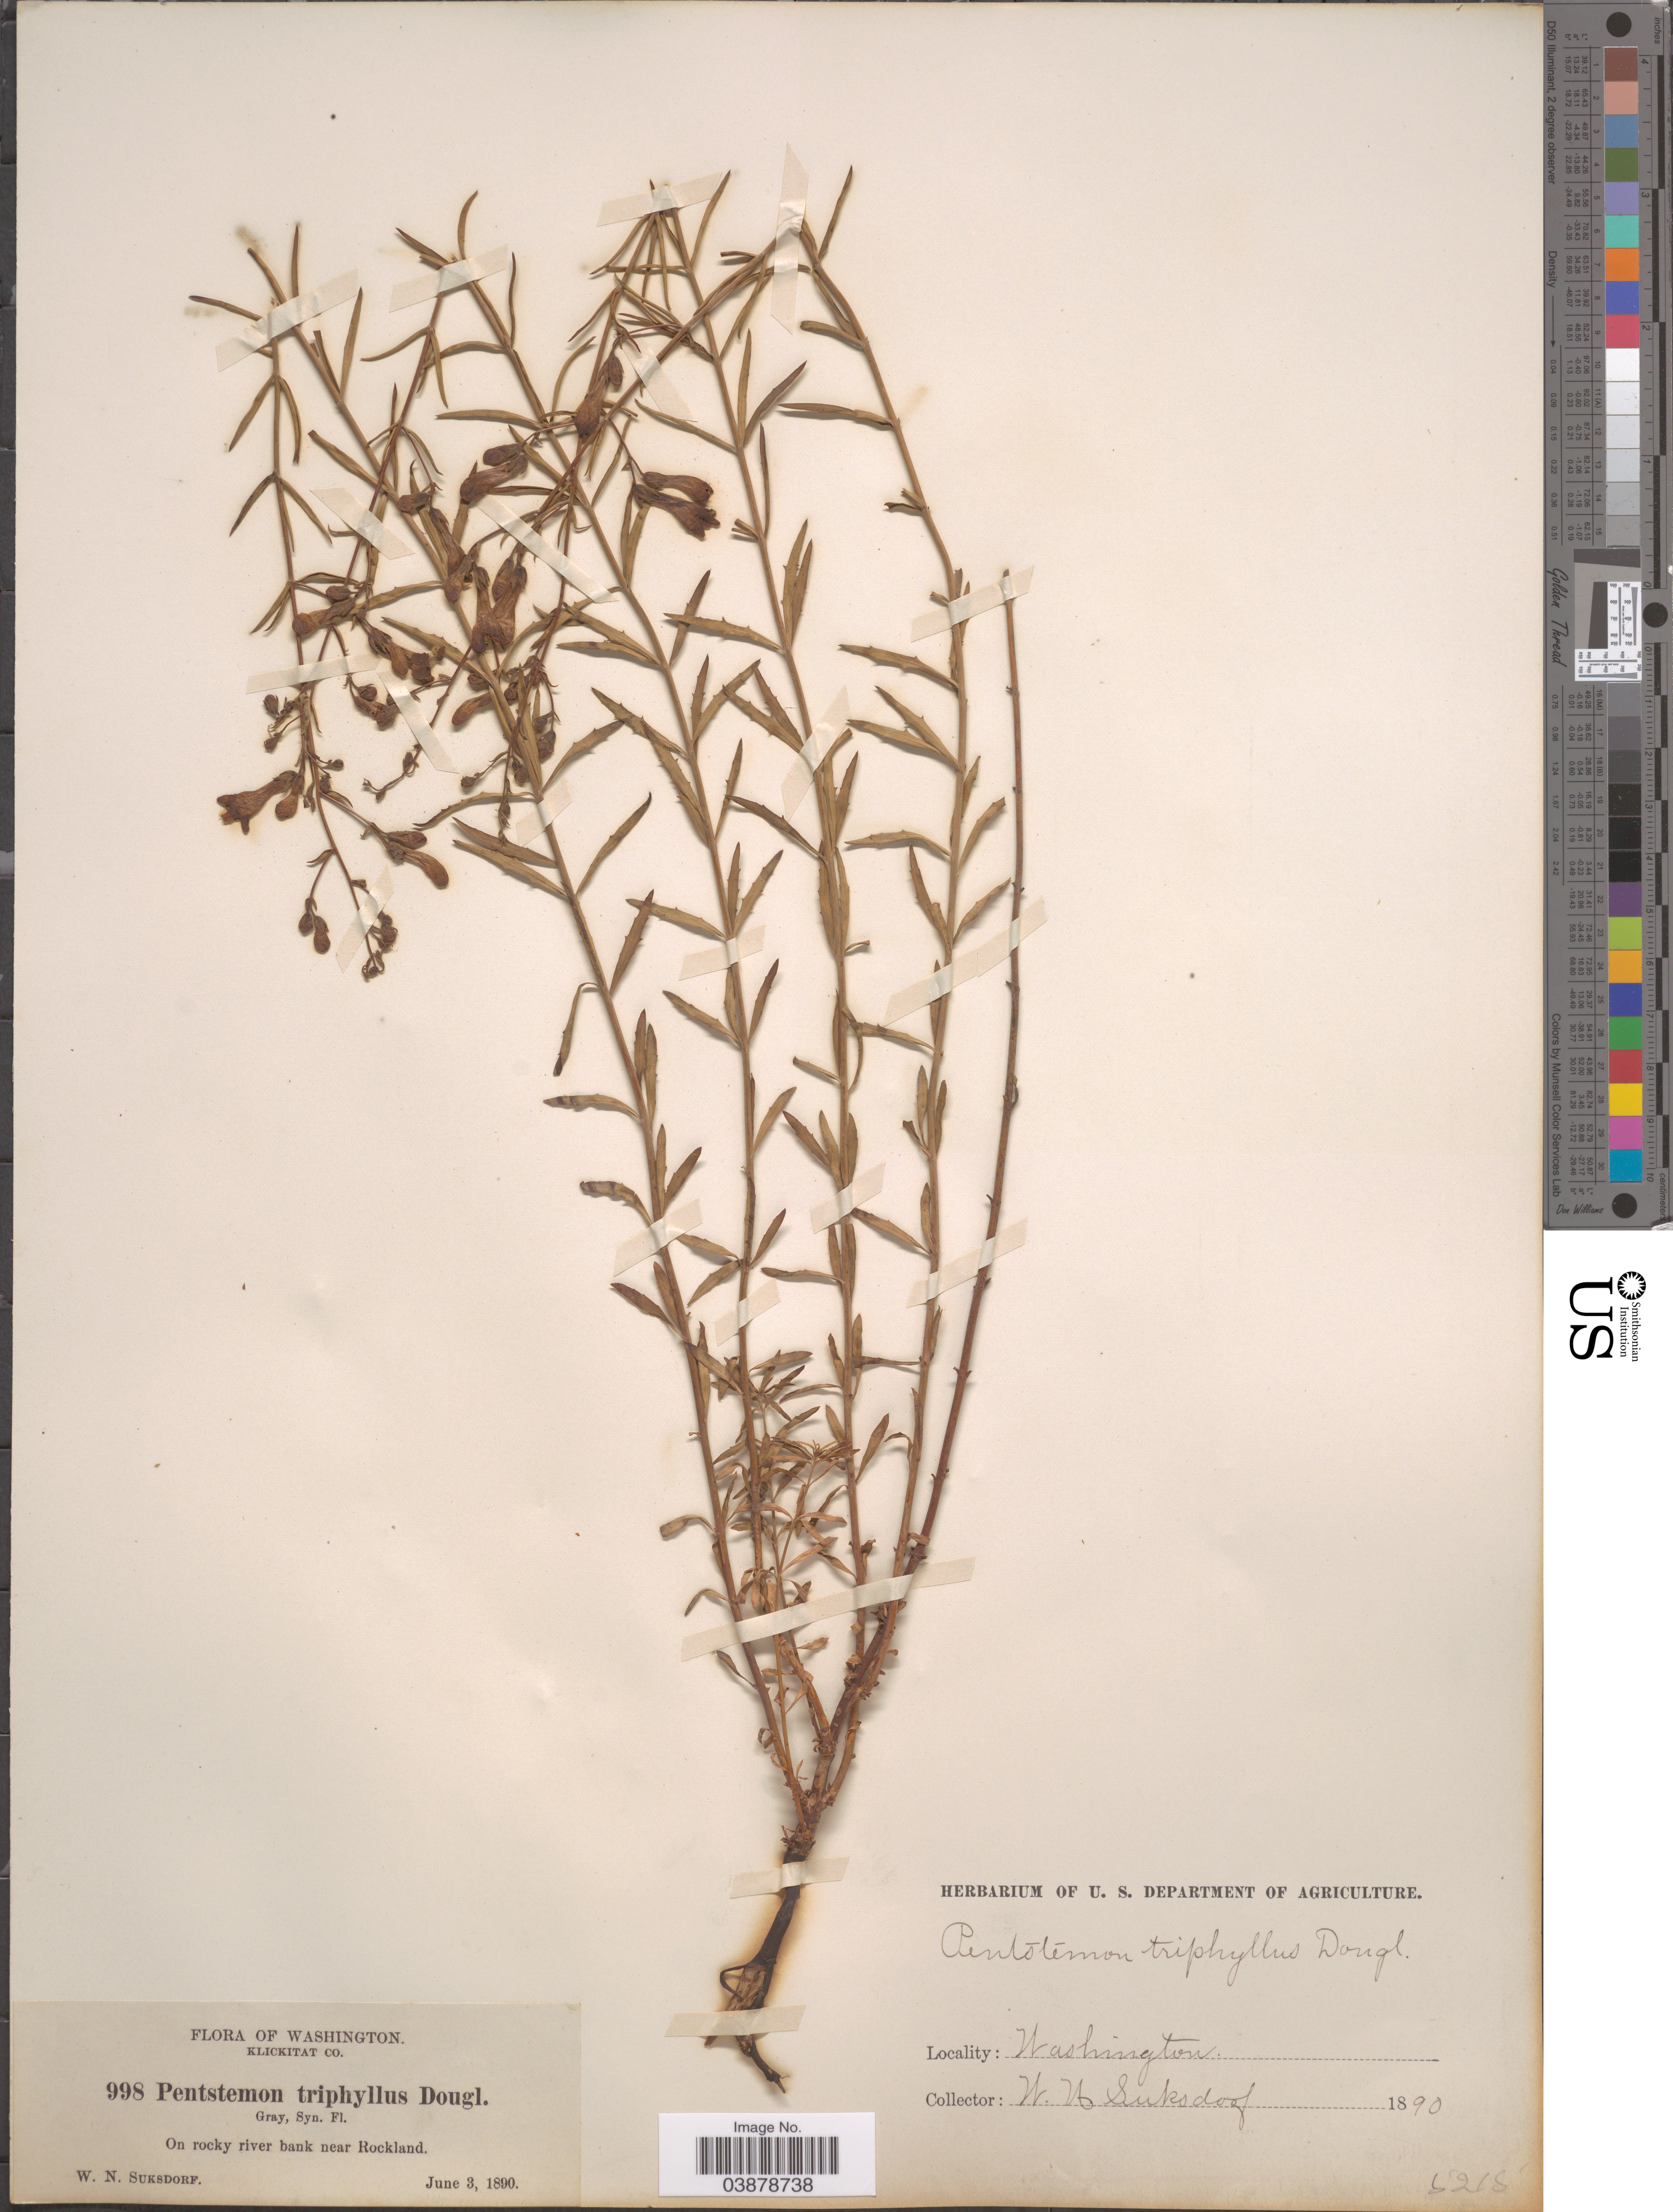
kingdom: Plantae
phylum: Tracheophyta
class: Magnoliopsida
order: Lamiales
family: Plantaginaceae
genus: Penstemon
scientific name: Penstemon triphyllus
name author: Douglas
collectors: W. N. Suksdorf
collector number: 998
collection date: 1890-06-03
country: United States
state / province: Washington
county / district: Klickitat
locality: Klickitat Co. On rocky river bank near Rockland.